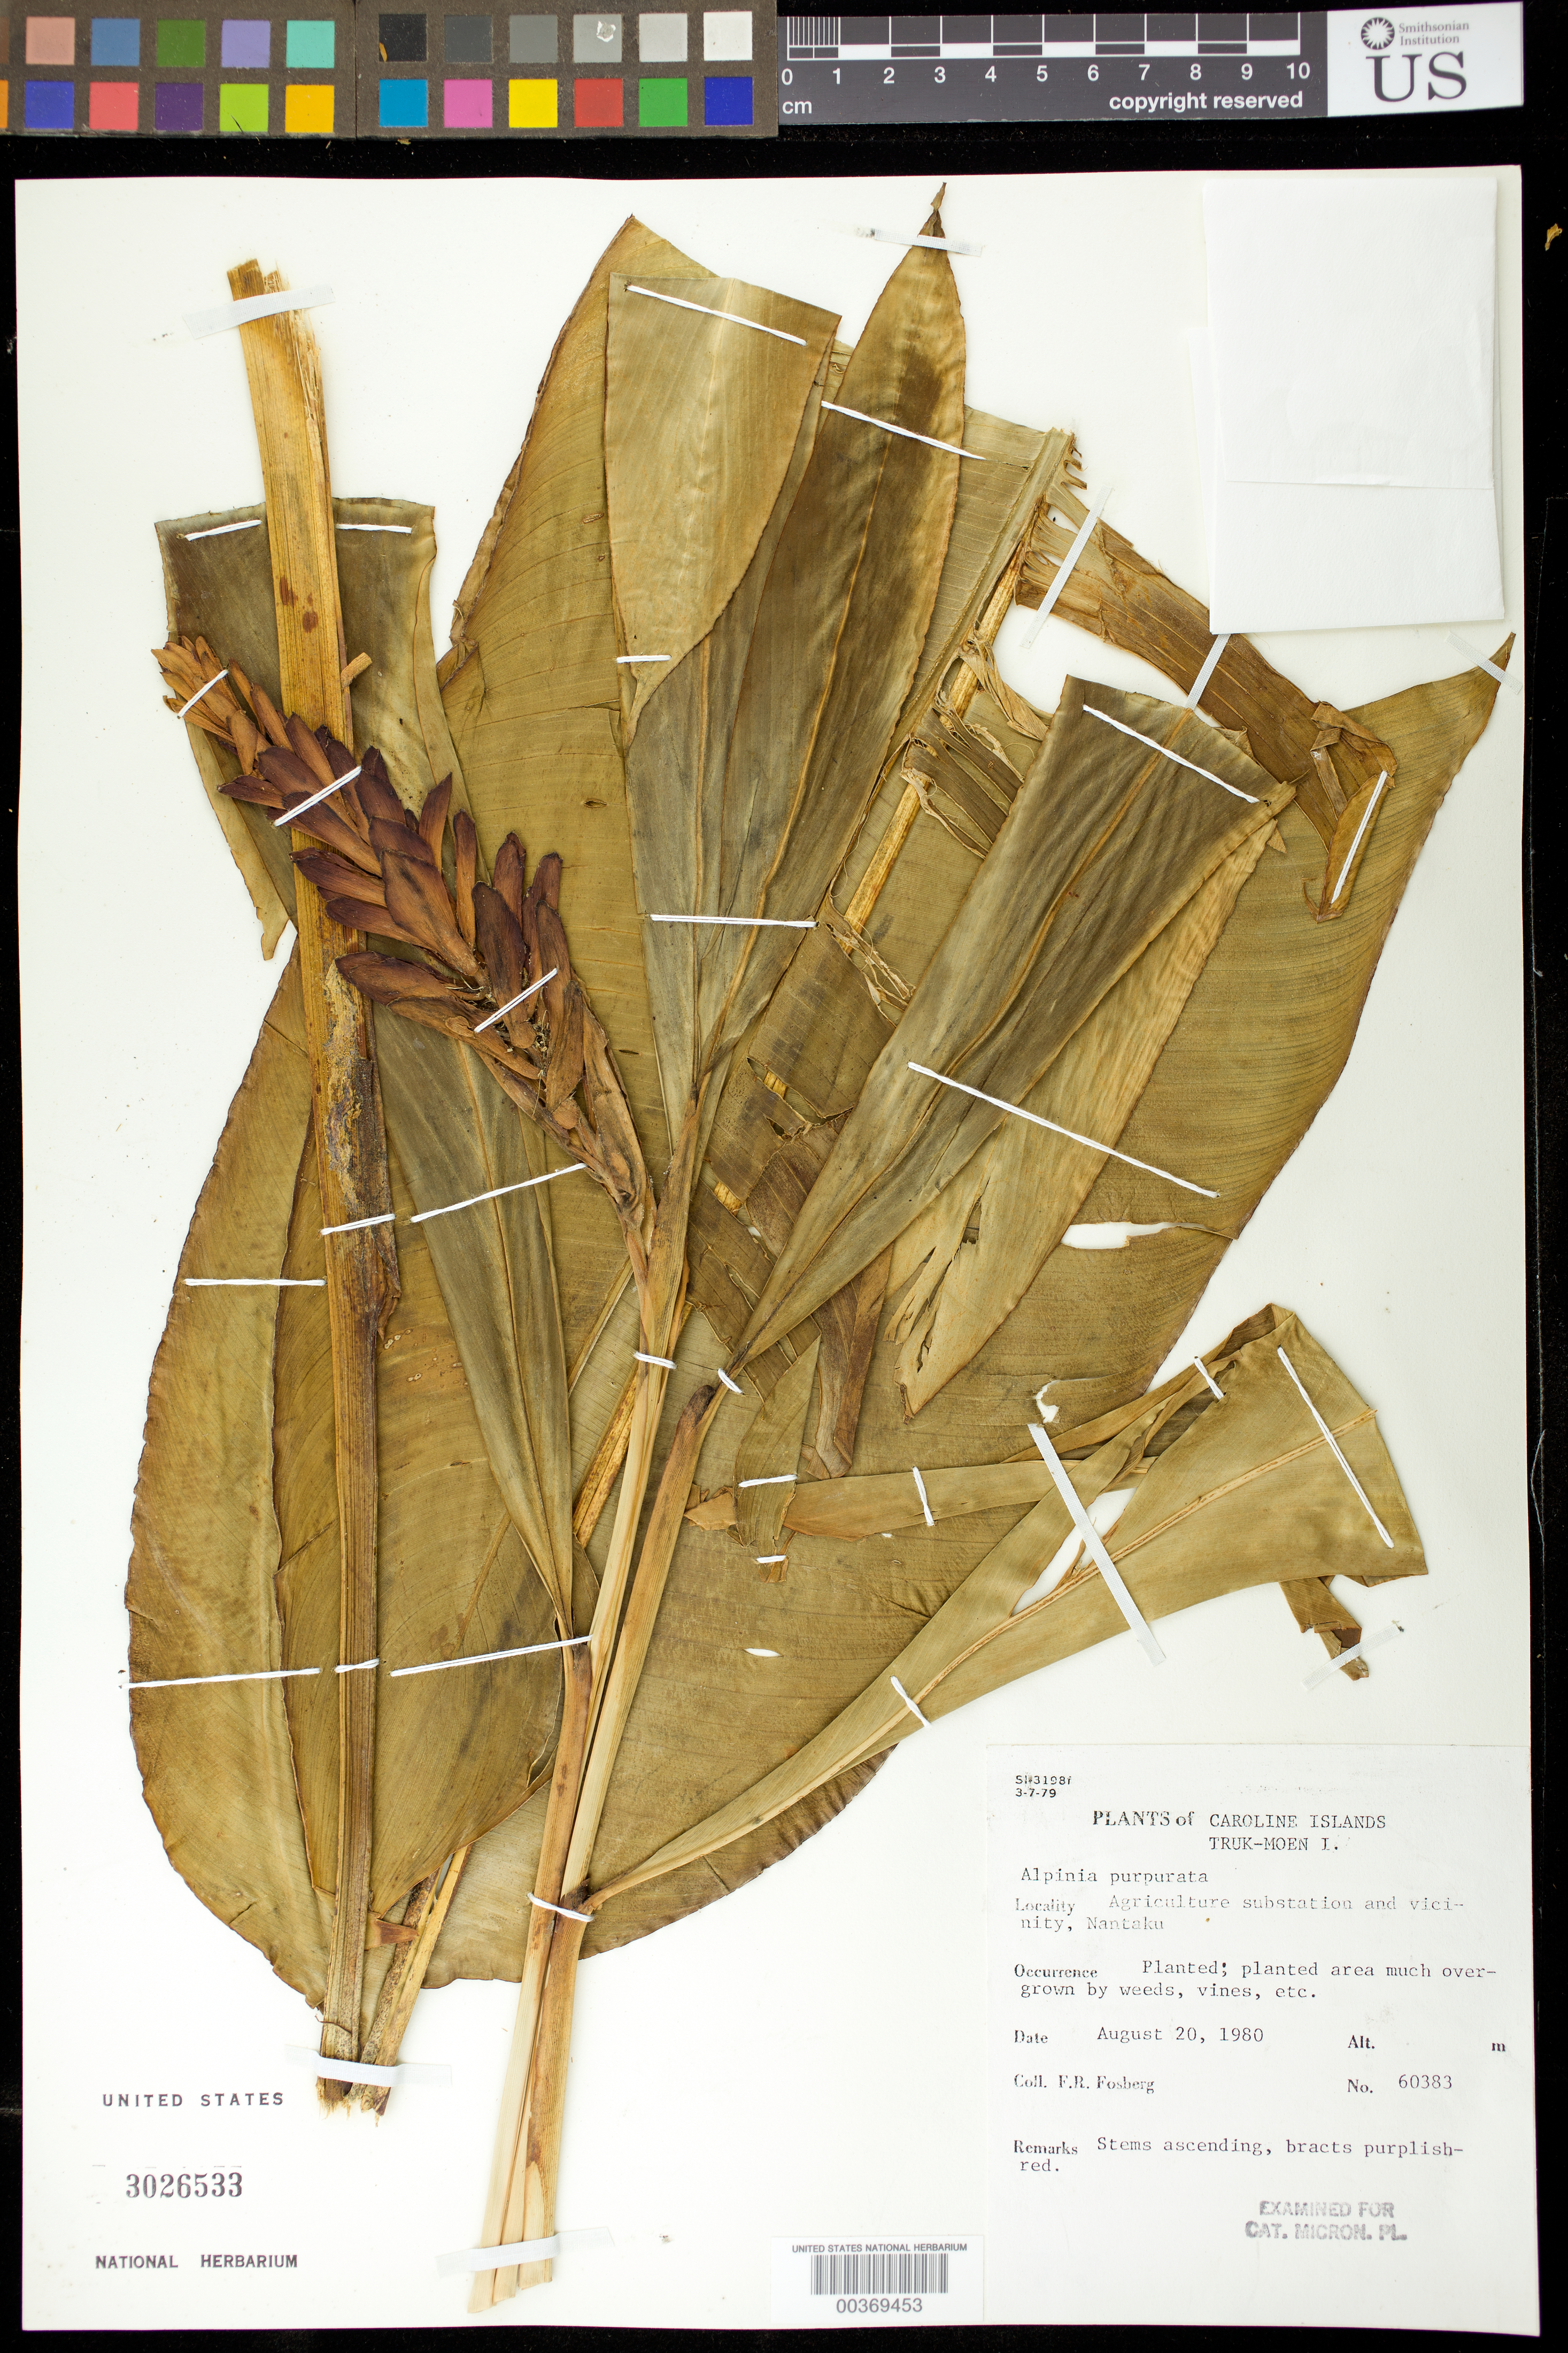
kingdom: Plantae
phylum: Tracheophyta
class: Liliopsida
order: Zingiberales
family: Zingiberaceae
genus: Alpinia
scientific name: Alpinia purpurata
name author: (Veill.) K. Schum.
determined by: Docot, Rudolph Valentino A.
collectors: F. R. Fosberg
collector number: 60383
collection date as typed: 20 Aug 1980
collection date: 1980-08-20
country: Micronesia, Federated States of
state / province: Truk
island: Moen [Wono]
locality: Plants of caroline islands, truk-moen i. [Weno Island = Moen Island.]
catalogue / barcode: US 3026533